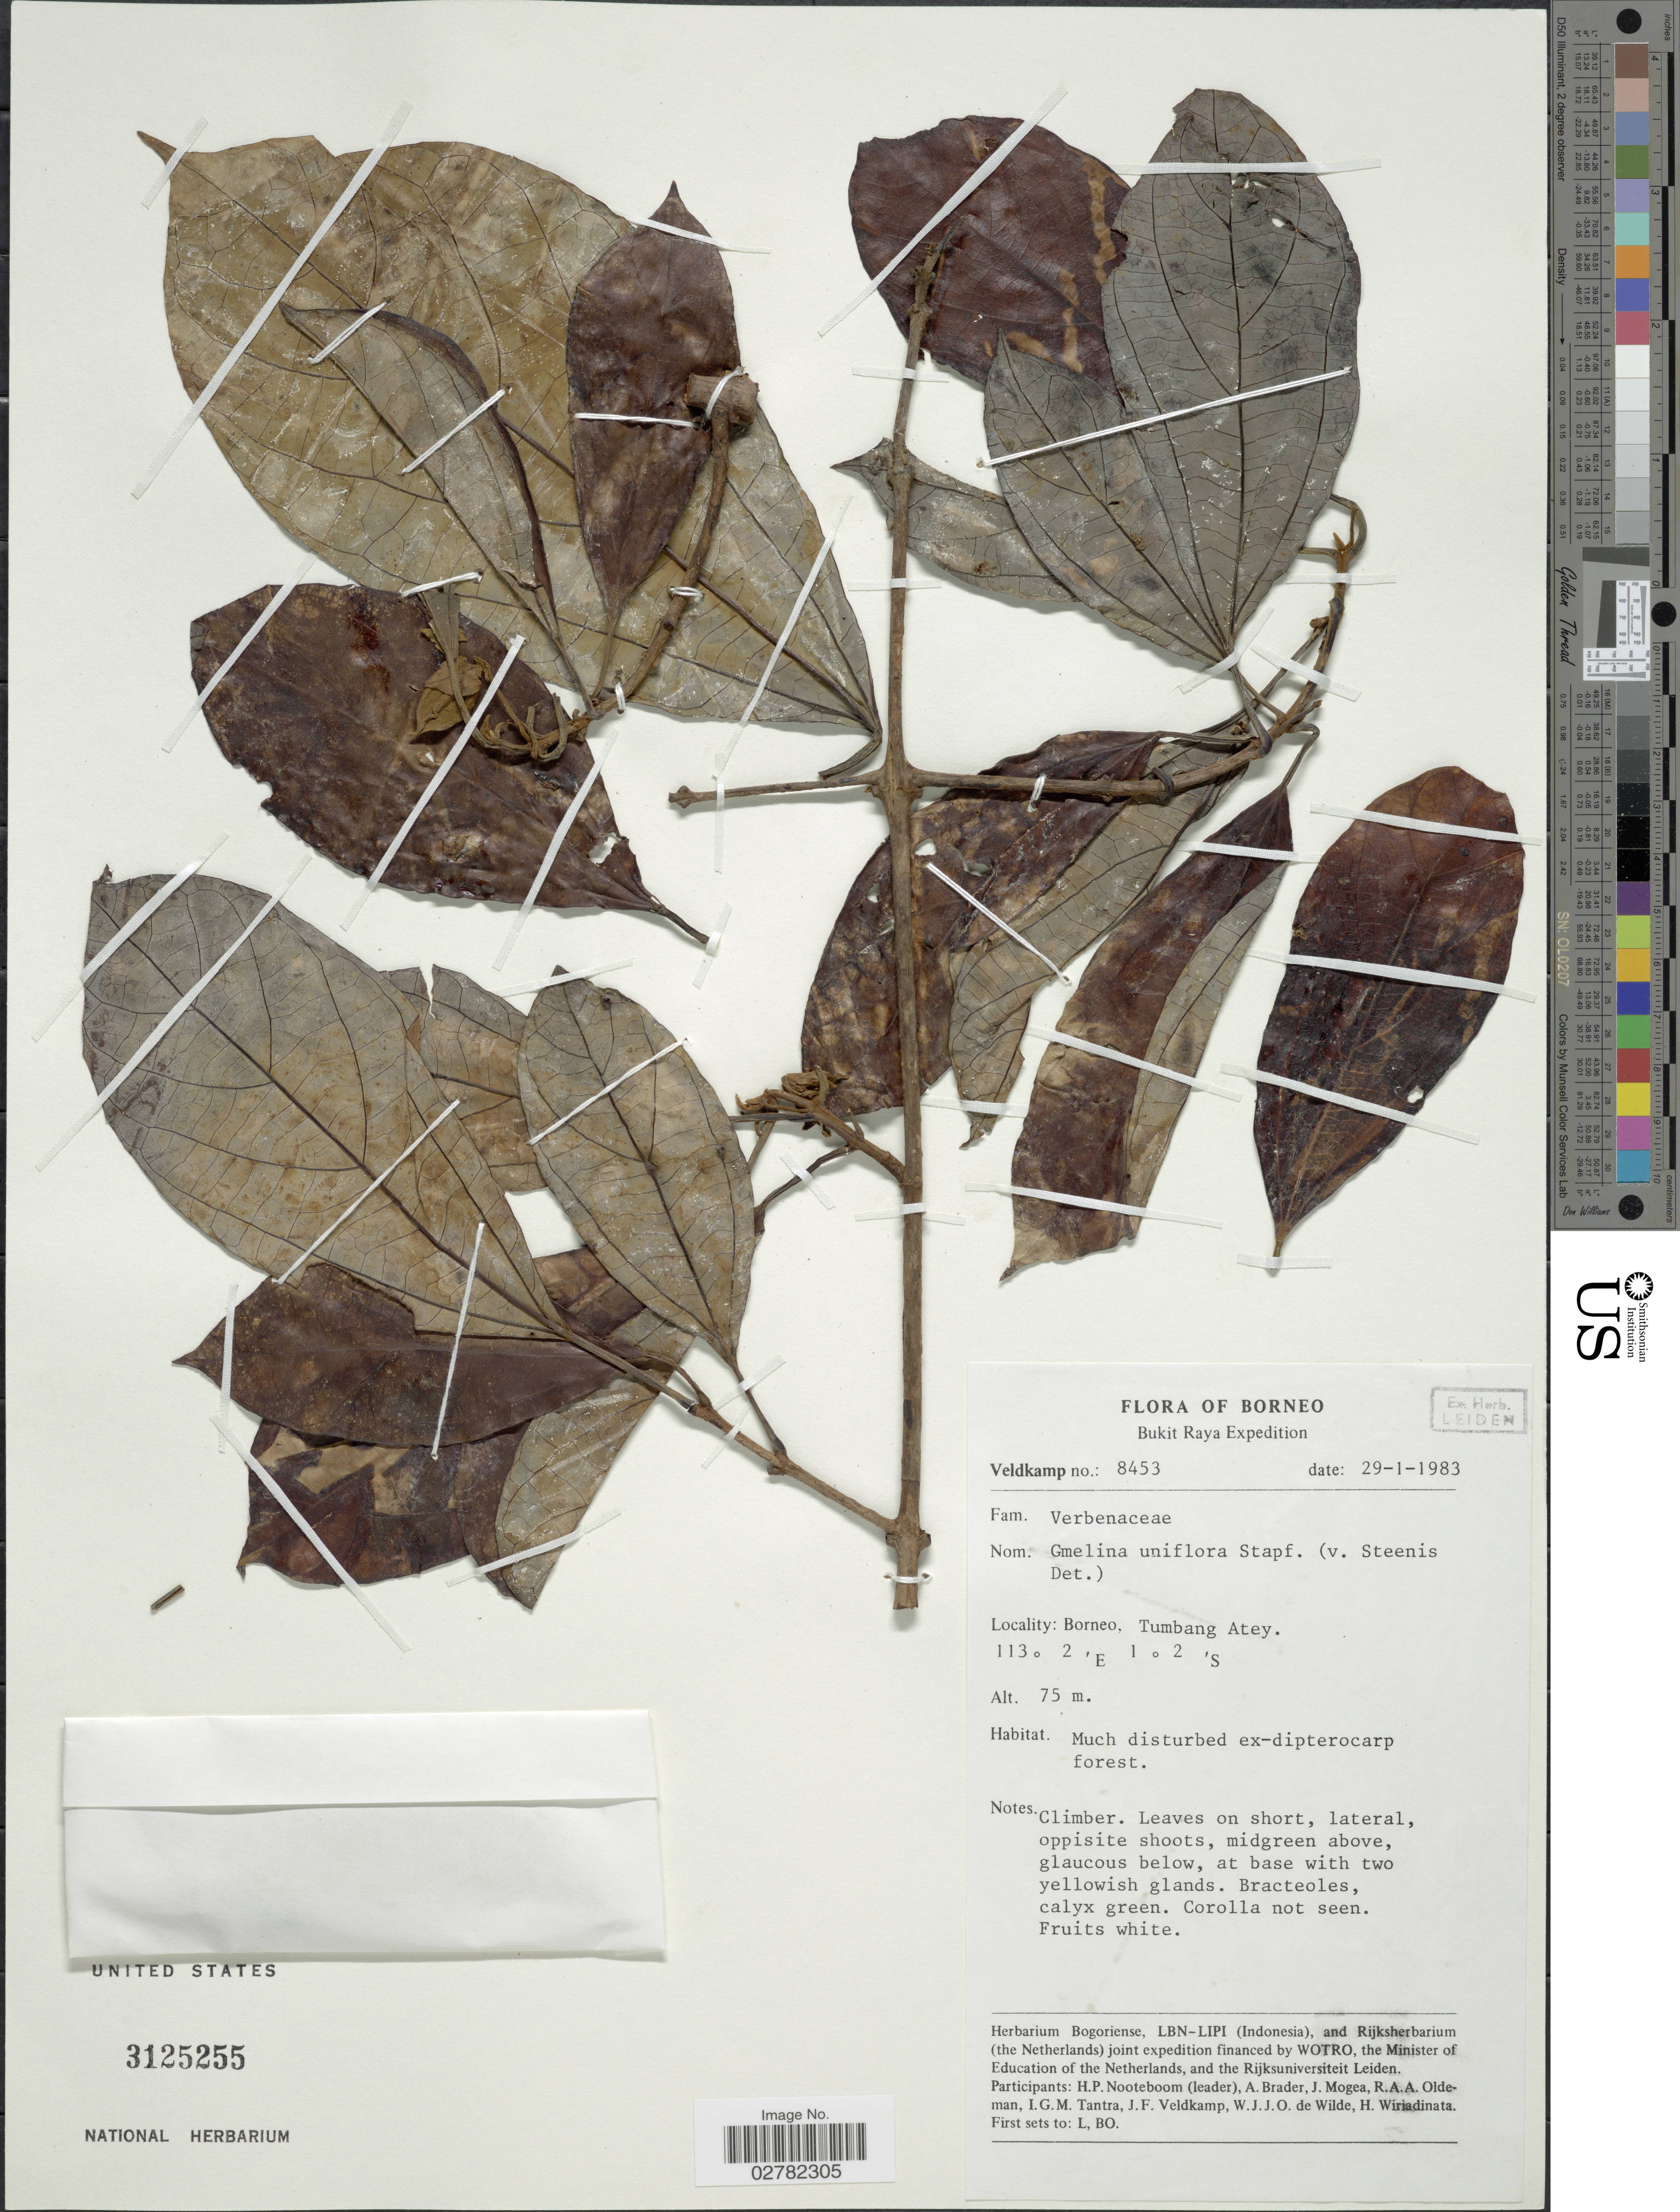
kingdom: Plantae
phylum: Tracheophyta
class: Magnoliopsida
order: Lamiales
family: Lamiaceae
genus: Gmelina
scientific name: Gmelina uniflora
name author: Stapf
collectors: J. F. Veldkamp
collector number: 8453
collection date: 1983-01-29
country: Indonesia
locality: Borneo. Bukit Raya. Tumbang Atey.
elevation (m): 75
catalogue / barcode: US 3125255